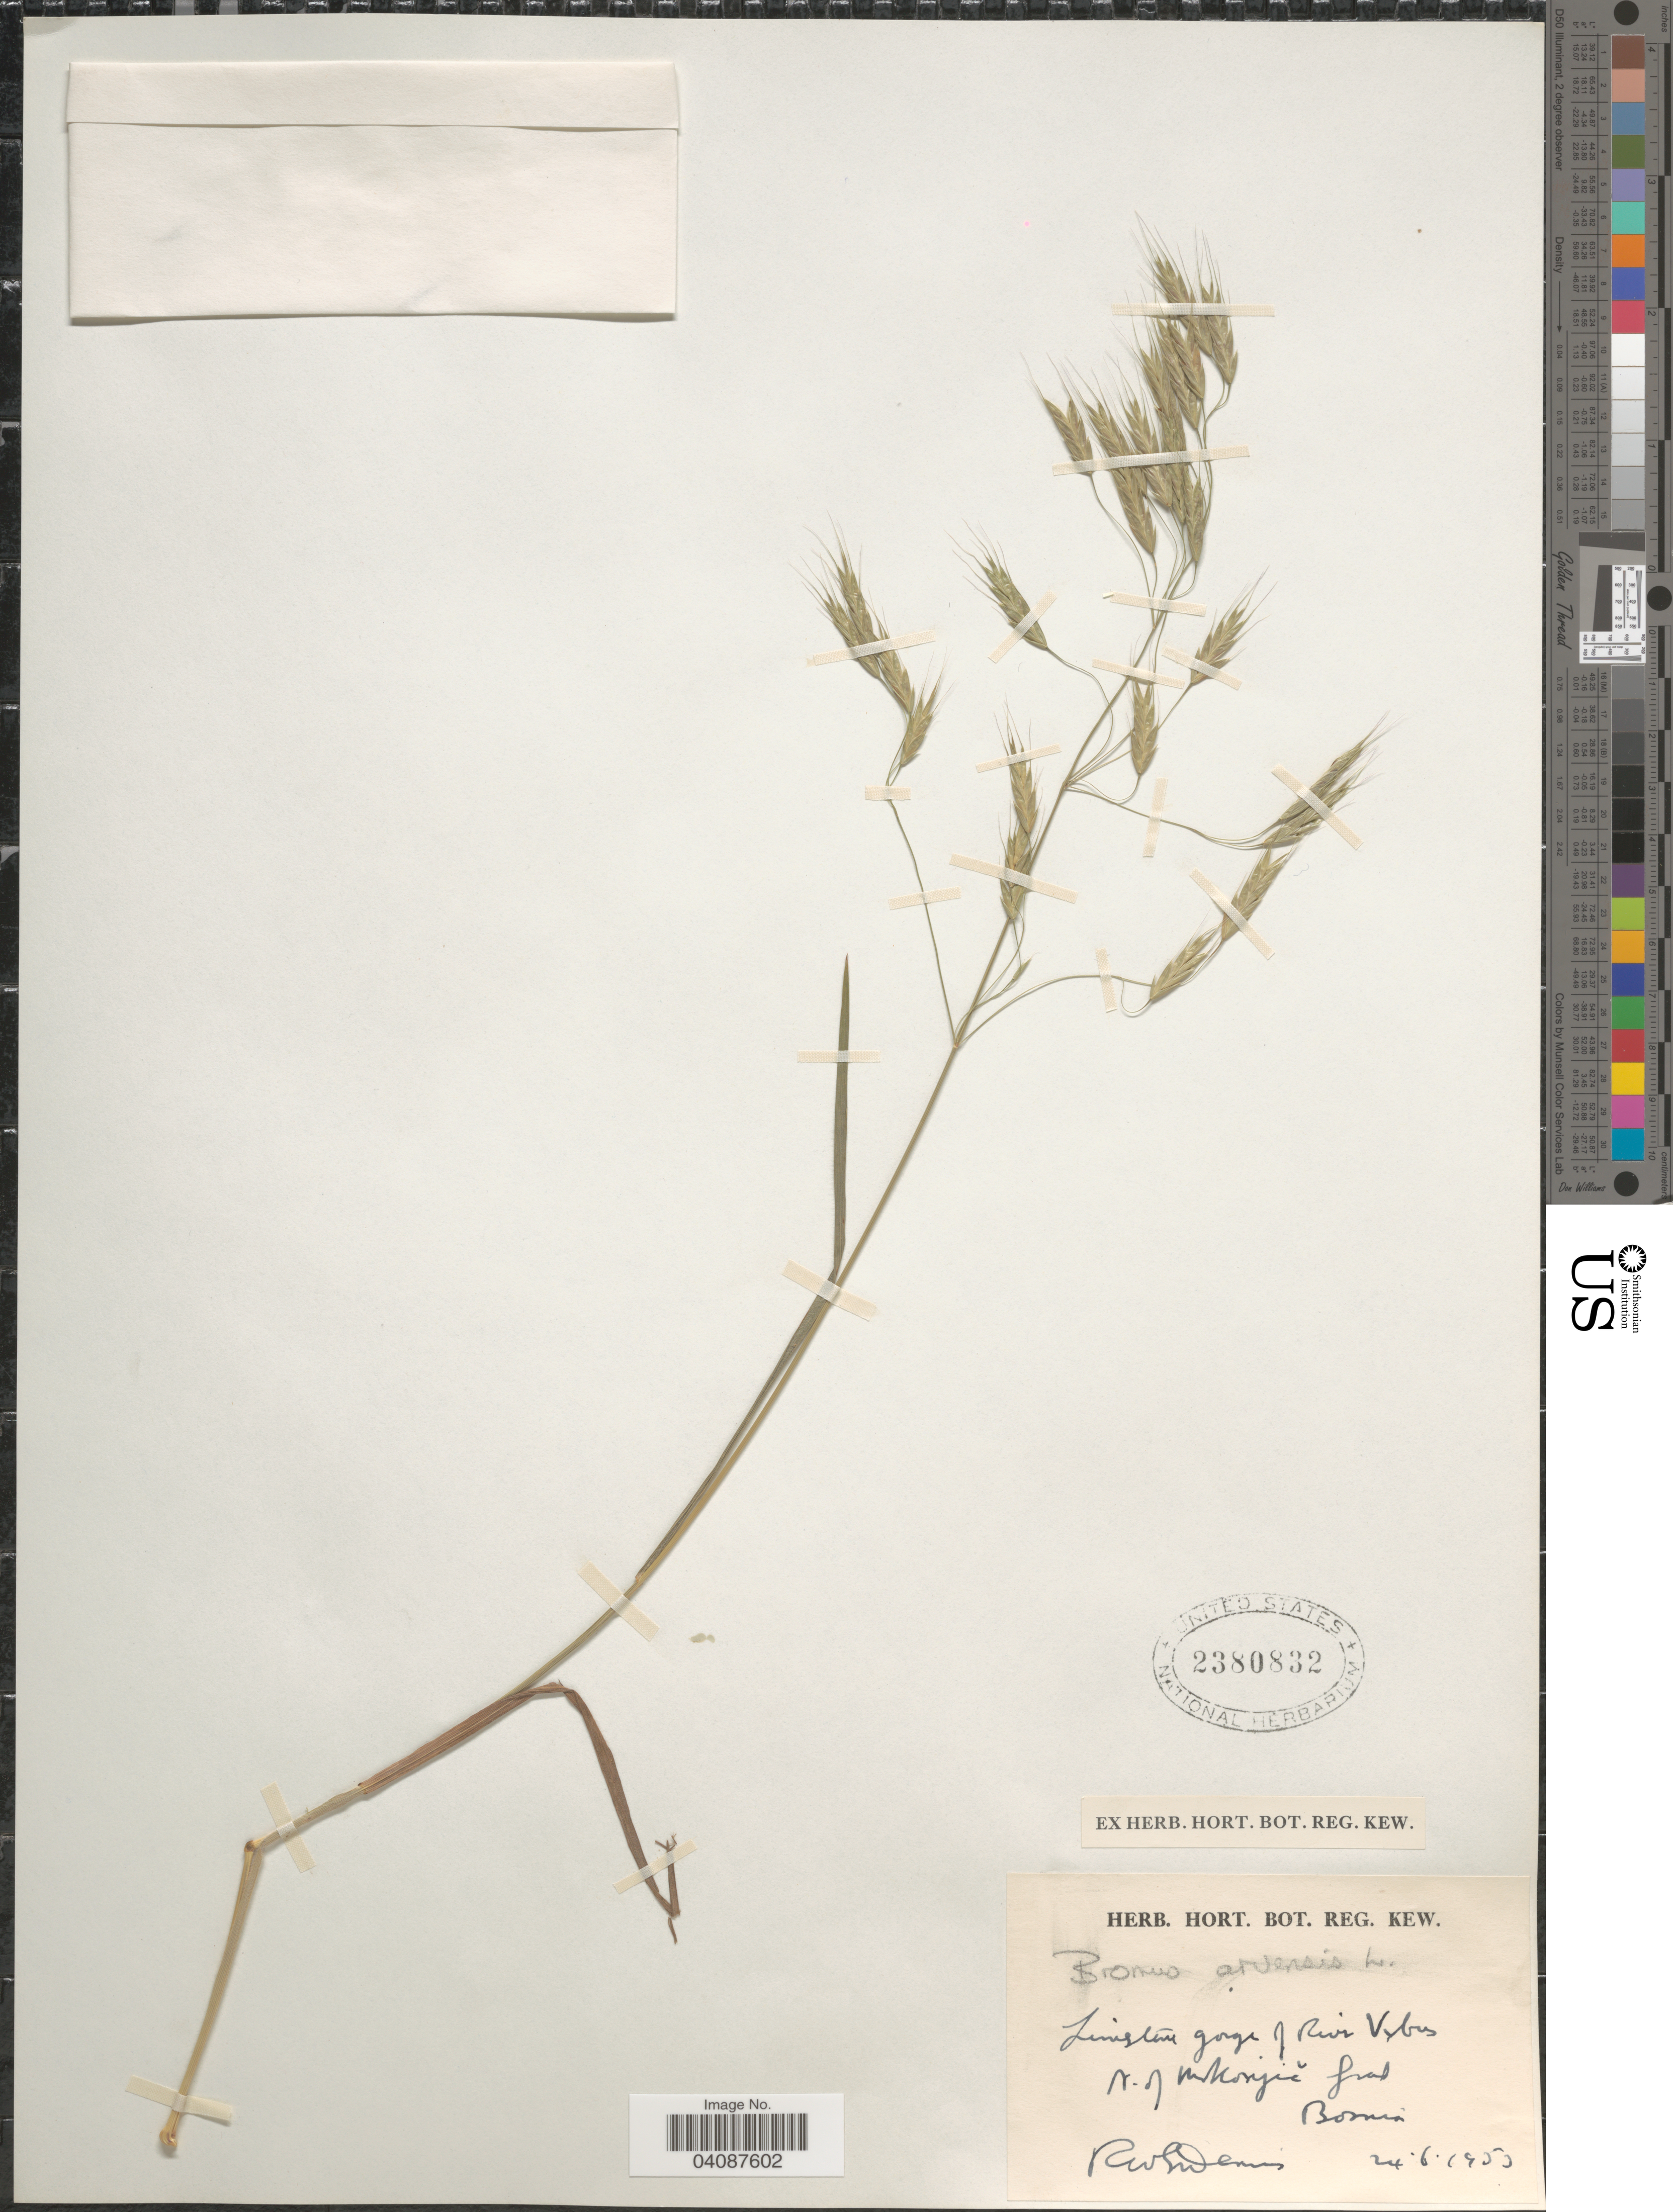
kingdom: Plantae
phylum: Tracheophyta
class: Liliopsida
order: Poales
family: Poaceae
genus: Bromus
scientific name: Bromus arvensis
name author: L.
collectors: R. Dennis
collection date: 1953-06-24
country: Bosnia and Herzegovina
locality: Zuistene gorge of River Vebis. N. of M Korjič frat. Bosnia.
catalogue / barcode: US 2380832